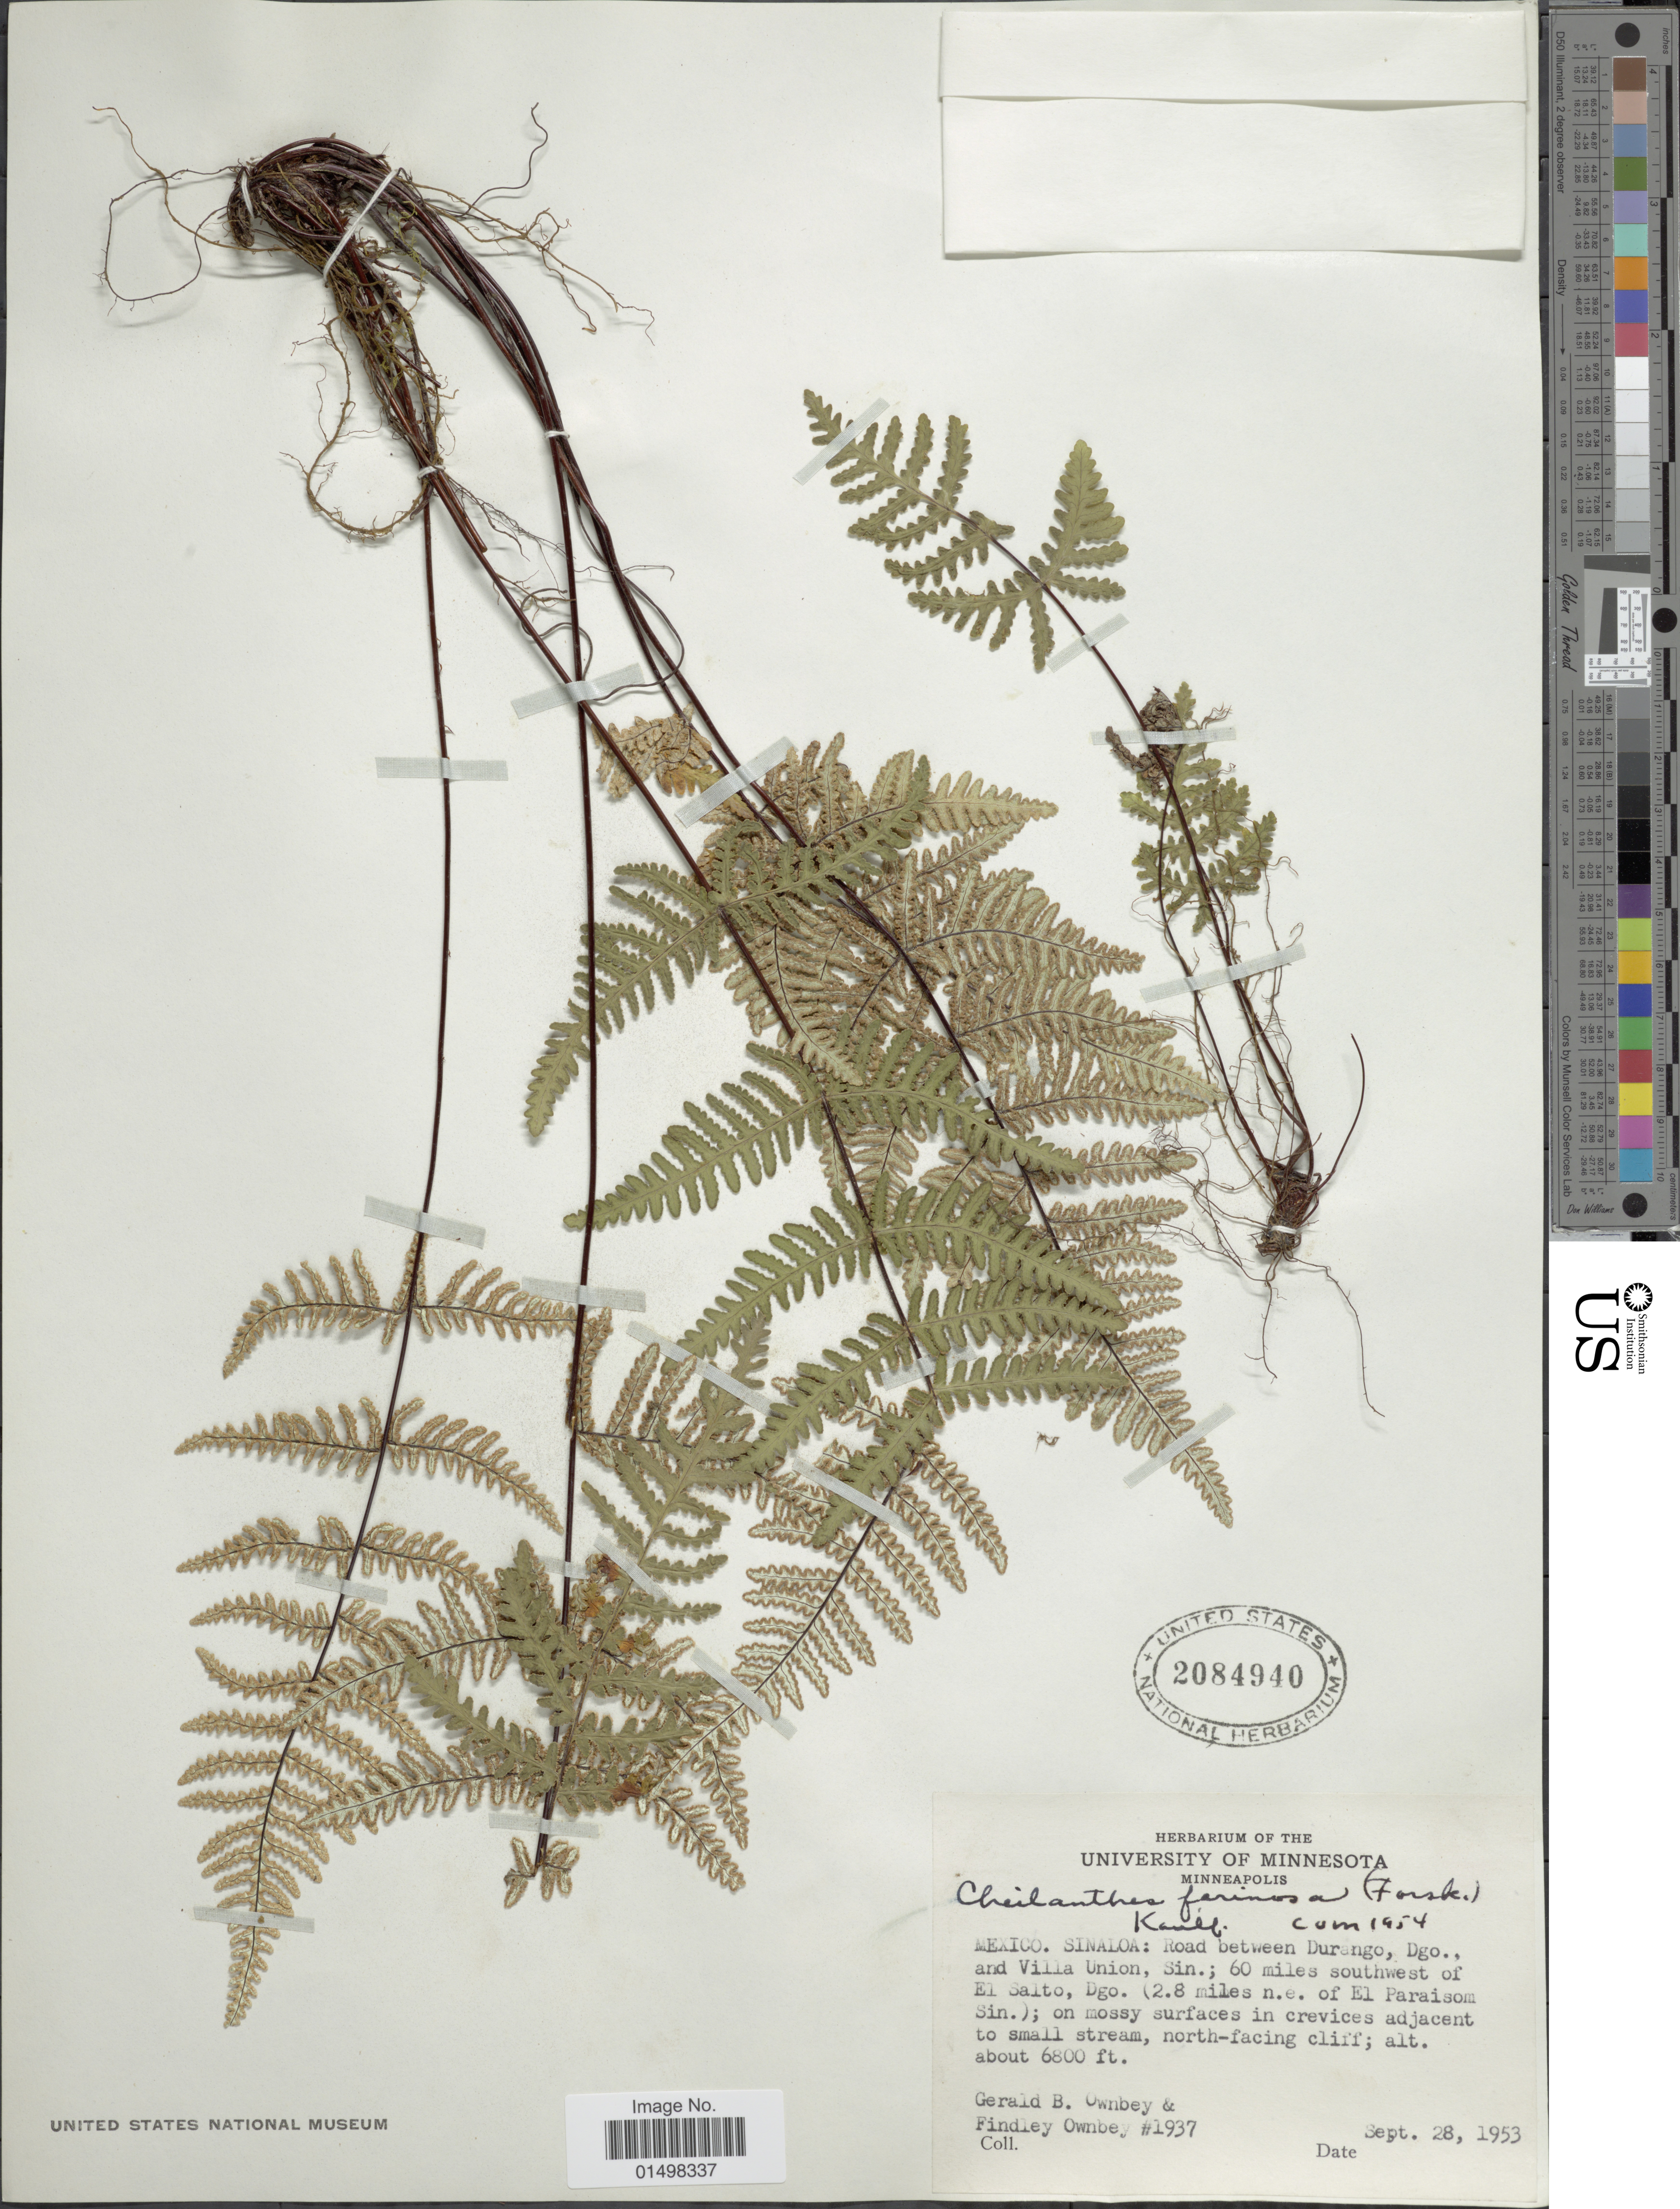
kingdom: Plantae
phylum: Tracheophyta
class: Polypodiopsida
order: Polypodiales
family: Pteridaceae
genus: Aleuritopteris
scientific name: Aleuritopteris farinosa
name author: (Forssk.) Fée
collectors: G. B. Ownbey & F. Ownbey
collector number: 1937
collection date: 1953-09-28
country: Mexico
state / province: Sinaloa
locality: Road between Durango, Dgo., and Villa Union, Sin.; 60 miles southwest of El Salto, Dgo. (2.8 miles n.e. of El Paraisom Sin.).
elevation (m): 2073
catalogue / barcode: US 2084940